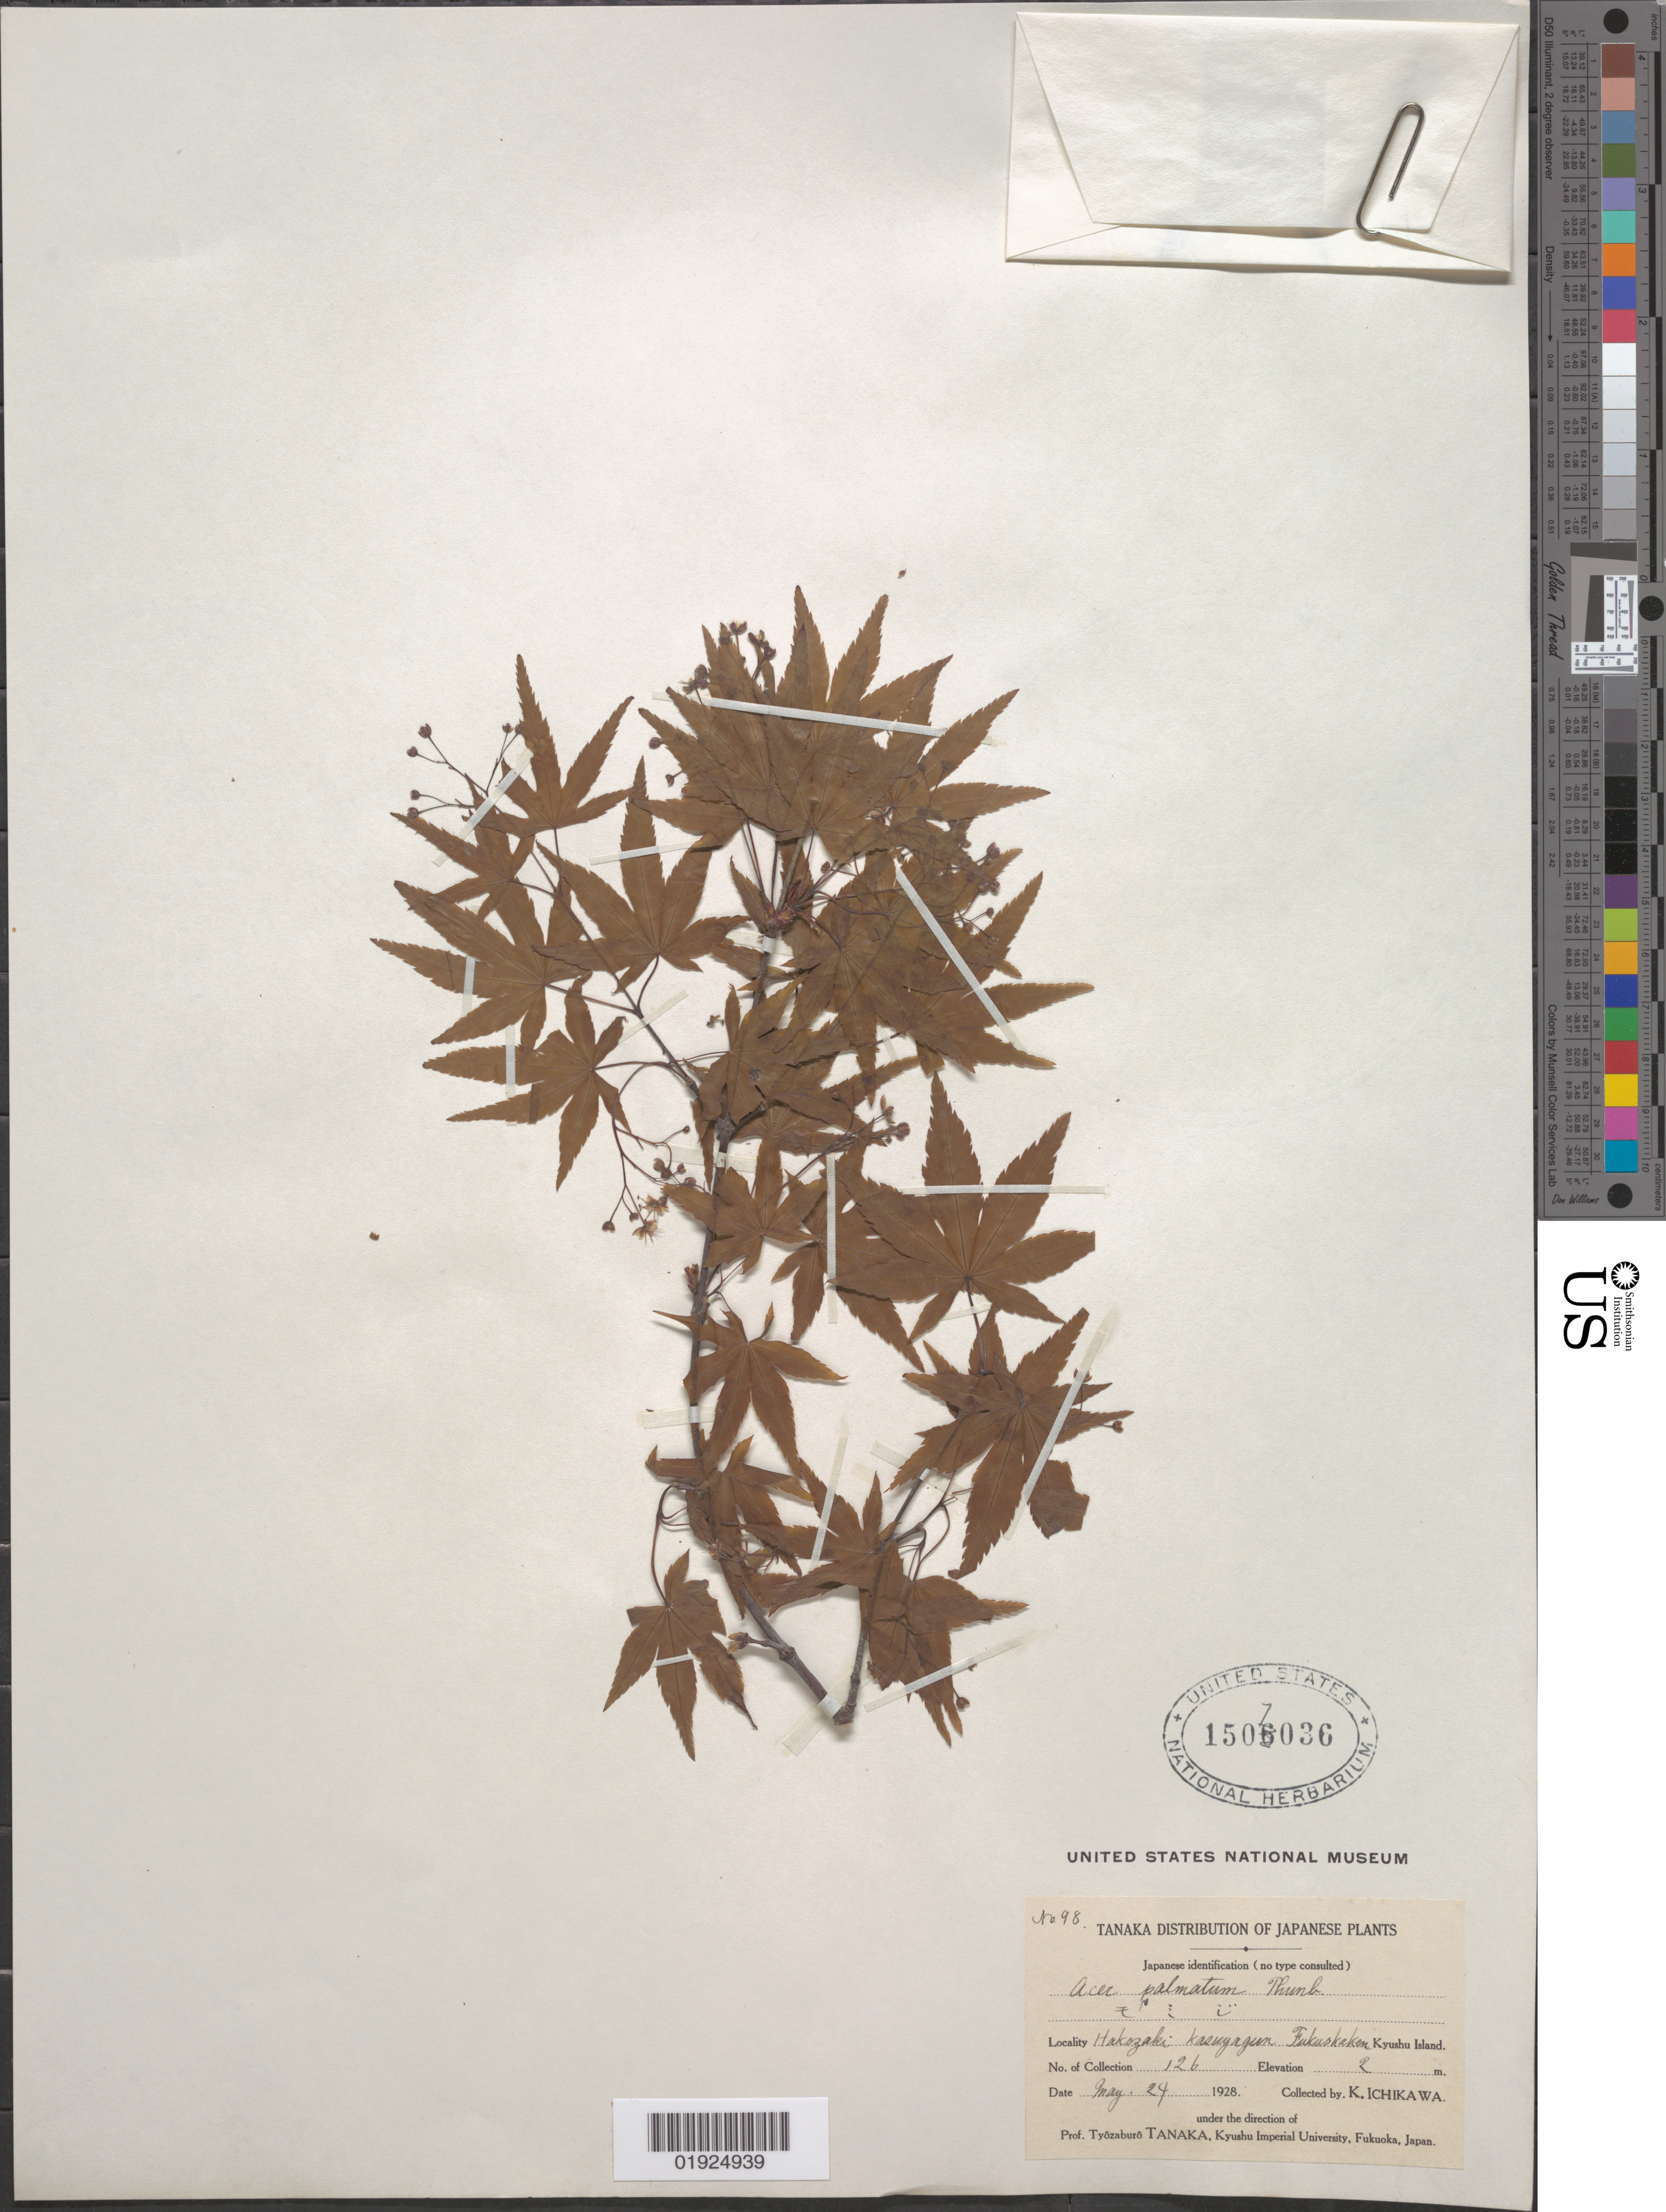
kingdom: Plantae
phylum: Tracheophyta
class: Magnoliopsida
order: Sapindales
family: Sapindaceae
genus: Acer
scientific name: Acer palmatum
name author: Thunb.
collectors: K. Ichikawa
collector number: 126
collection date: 1928-05-24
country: Japan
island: Kyushu I.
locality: Hakozaki, kasuyagun, Fukuokaken [?]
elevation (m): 2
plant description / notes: Also collection No. 98?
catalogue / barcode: US 1507036